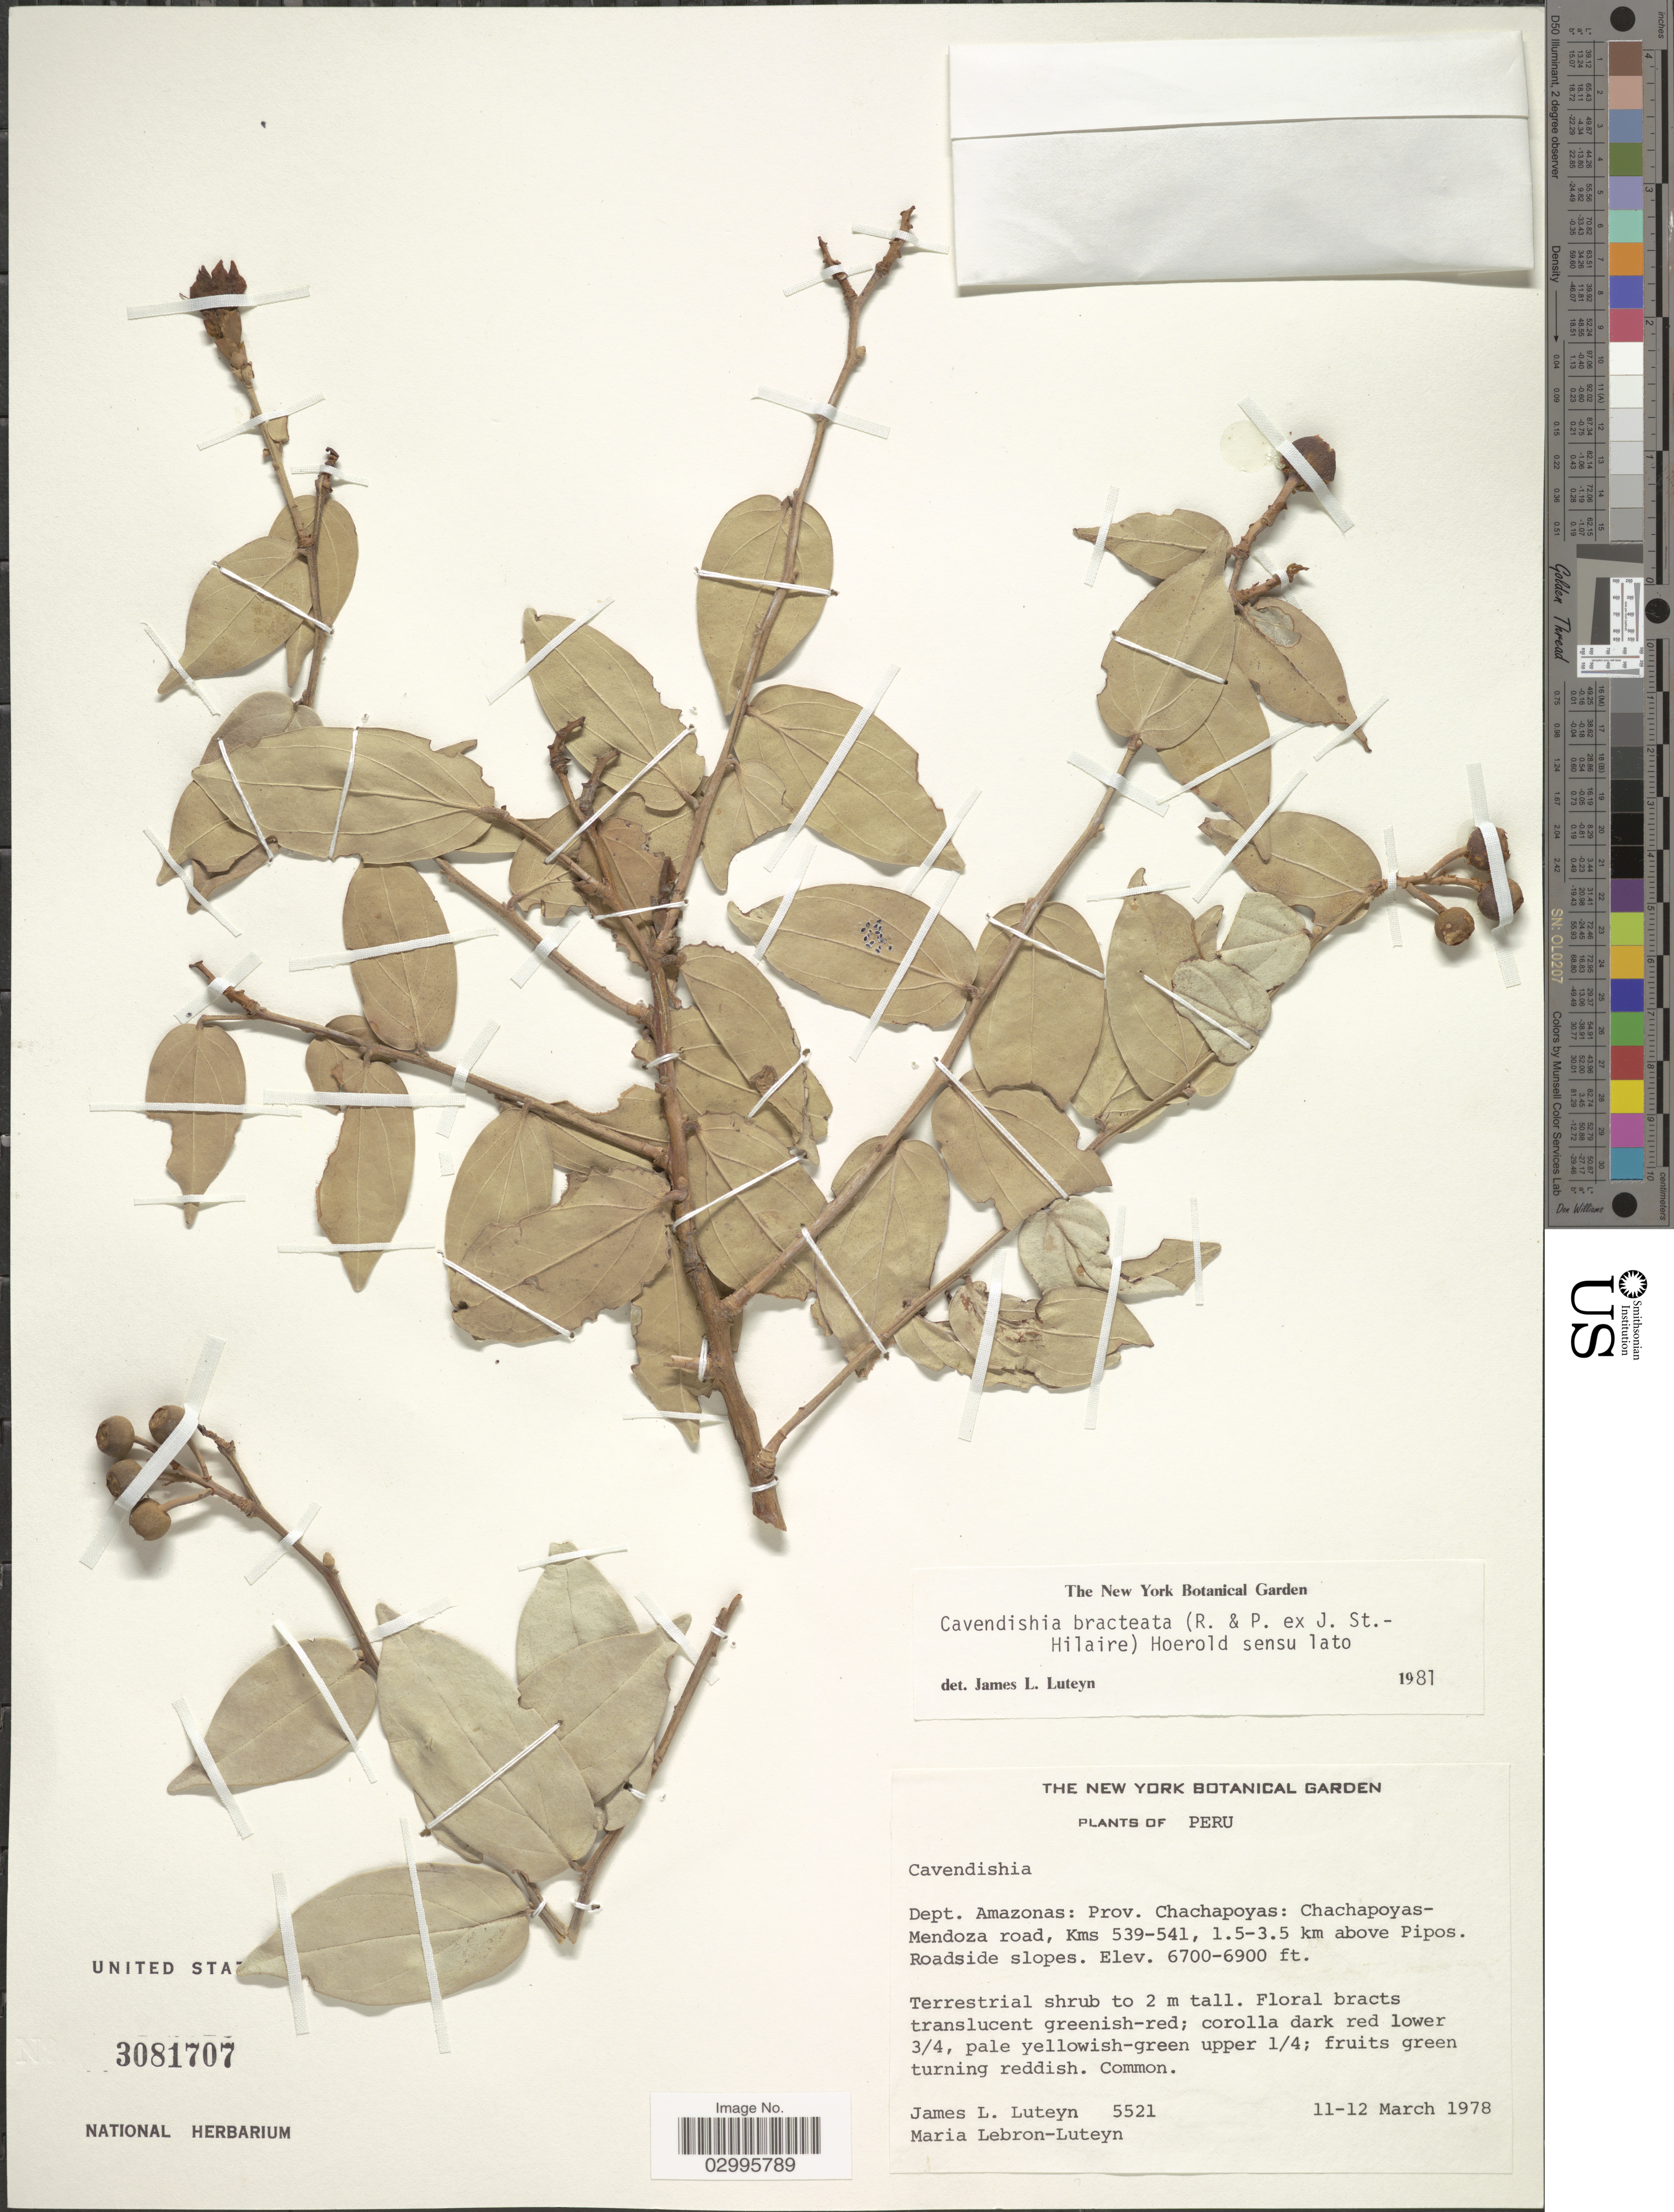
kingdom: Plantae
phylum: Tracheophyta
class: Magnoliopsida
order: Ericales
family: Ericaceae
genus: Cavendishia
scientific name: Cavendishia bracteata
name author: (Ruiz & Pav. ex J. St.-Hil.) Hoerold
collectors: J. Luteyn & M. L. Lebrón-Luteyn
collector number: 5521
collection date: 1978-03-11/1978-03-12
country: Peru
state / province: Amazonas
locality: Dept. Amazonas: Prov. Chachapoyas: Chachapoyas-Mendoza road, Kms 539-541, 1.5-3.5 km above Pipos. Roadside slopes.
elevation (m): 2042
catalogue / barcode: US 3081707